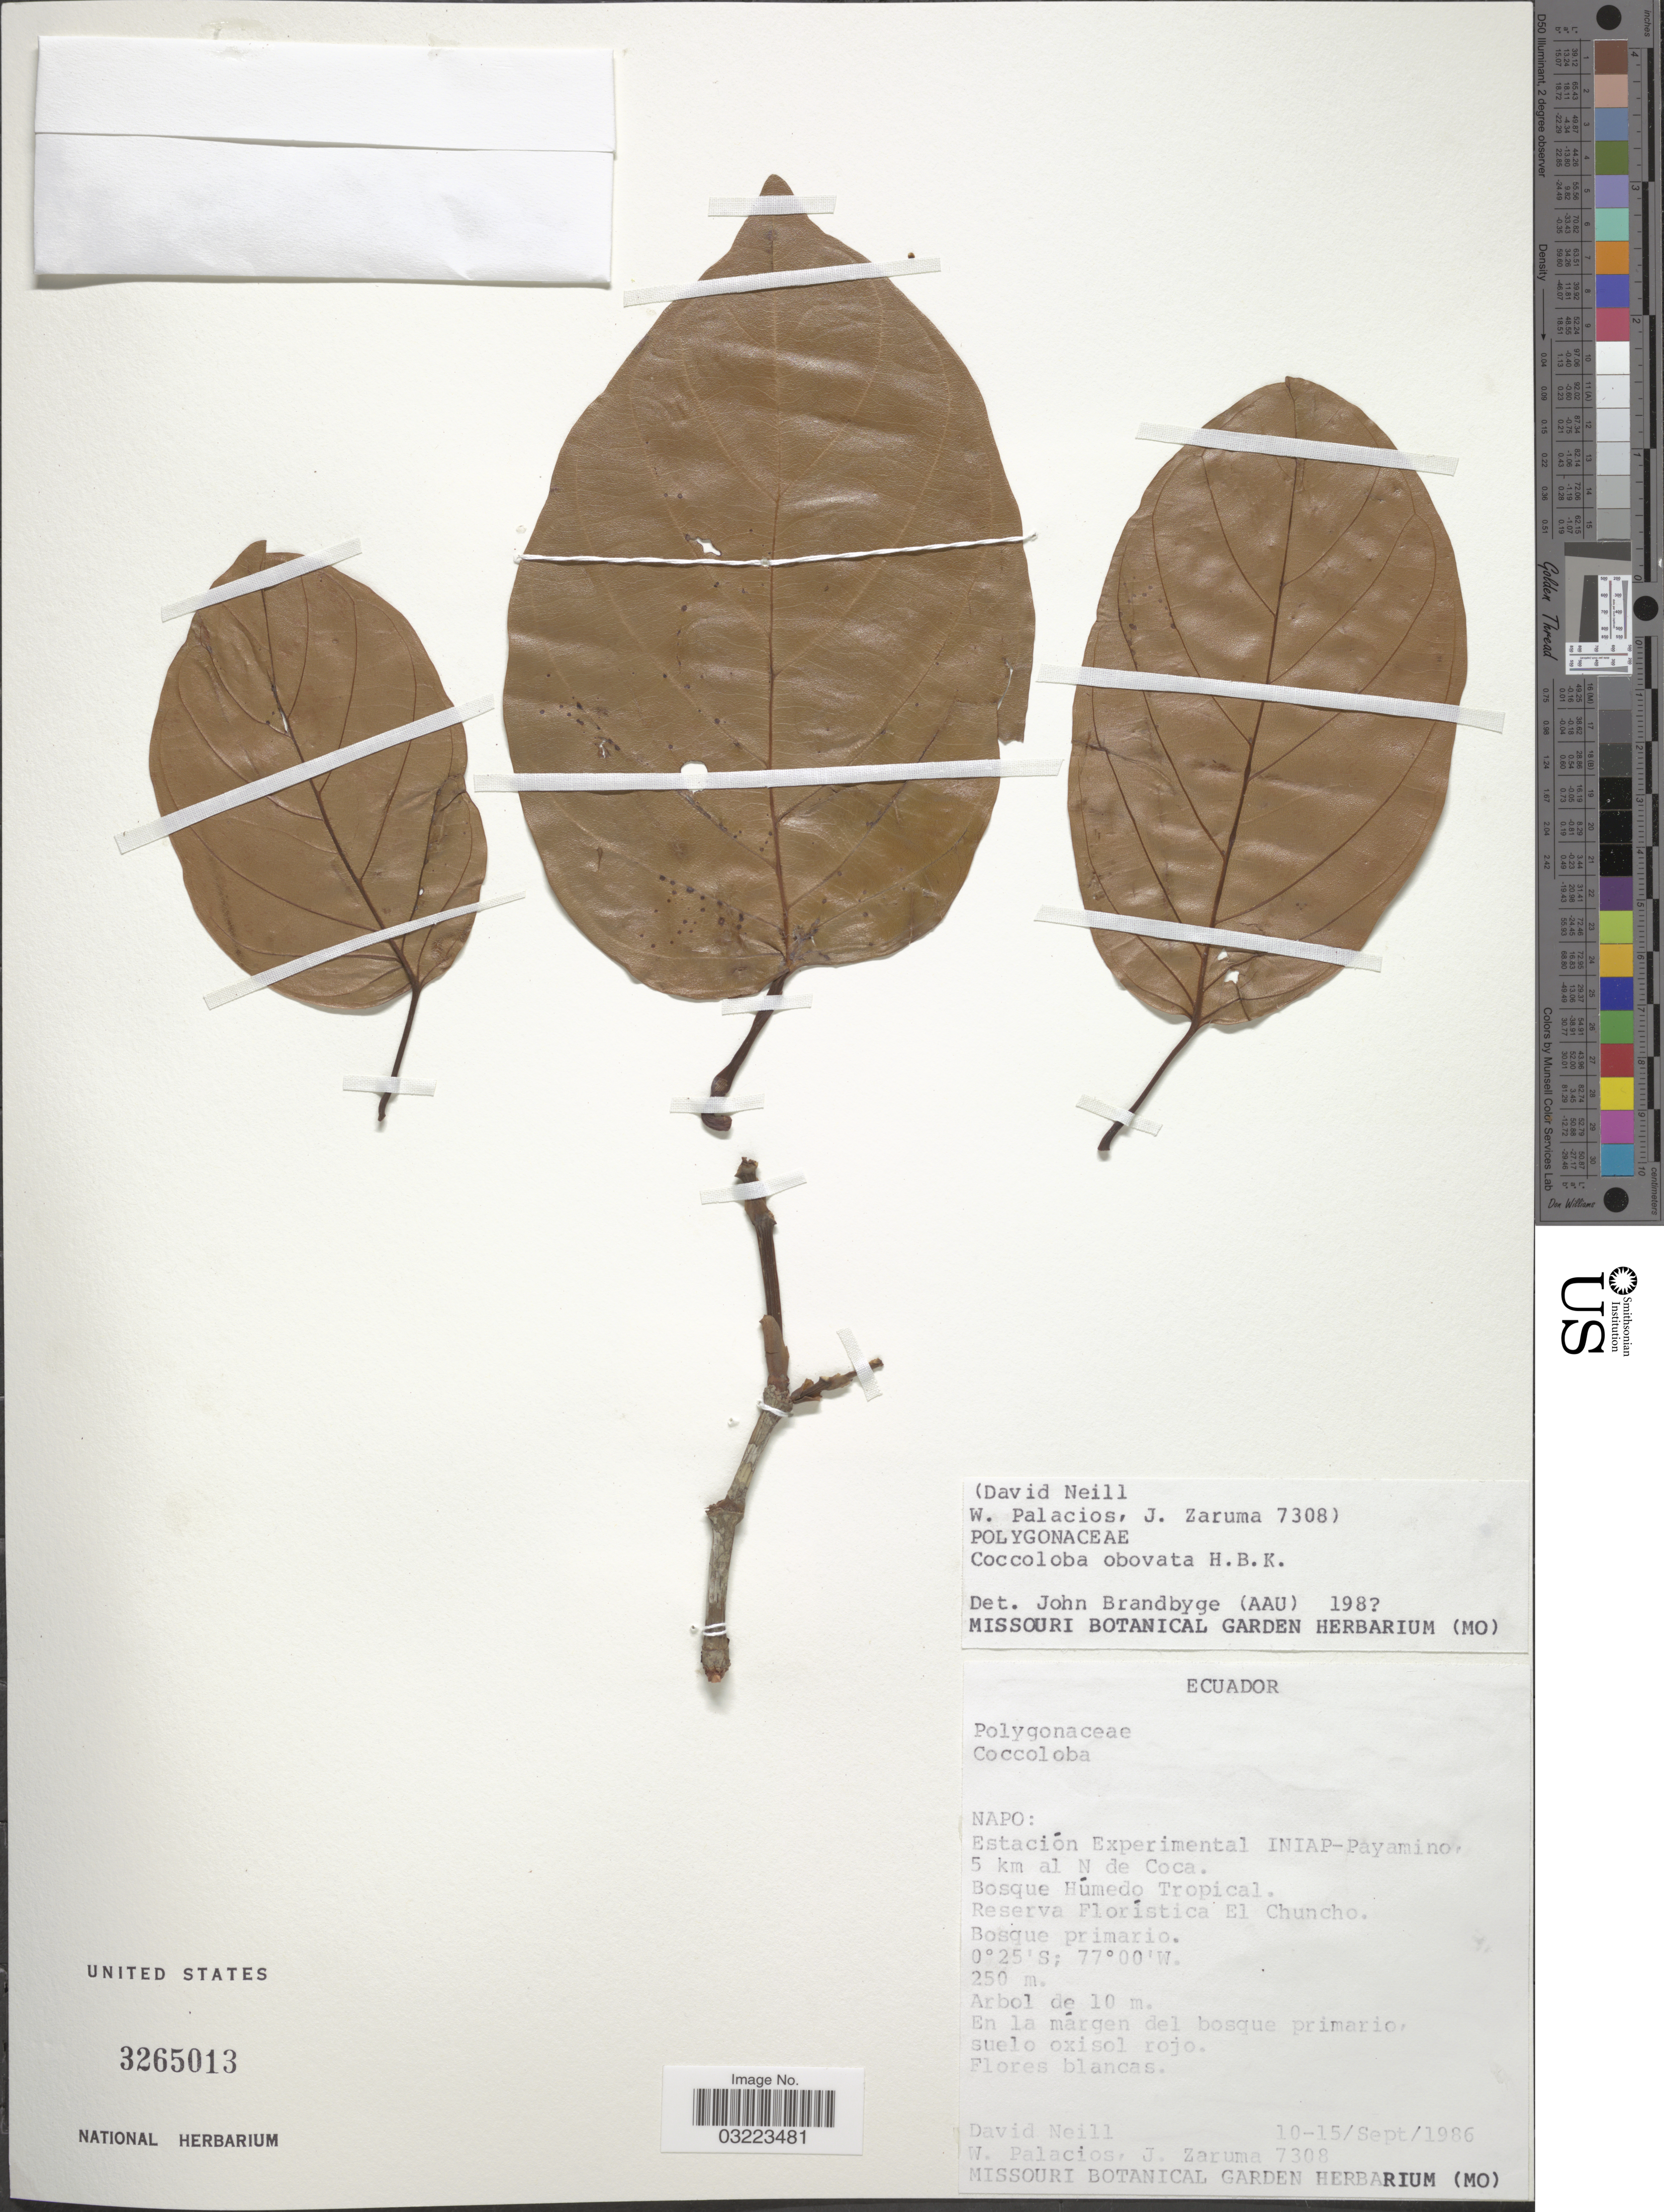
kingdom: Plantae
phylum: Tracheophyta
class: Magnoliopsida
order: Caryophyllales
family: Polygonaceae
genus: Coccoloba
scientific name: Coccoloba obovata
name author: Kunth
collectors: D. Neill, W. Palacios & J. Zaruma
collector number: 7308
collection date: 1986-09-10/1986-09-15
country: Ecuador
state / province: Napo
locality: Estación Experimental INIAP-Payamino, 5 km al N de Coca. Reserva Florística El Chuncho.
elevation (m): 250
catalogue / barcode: US 3265013